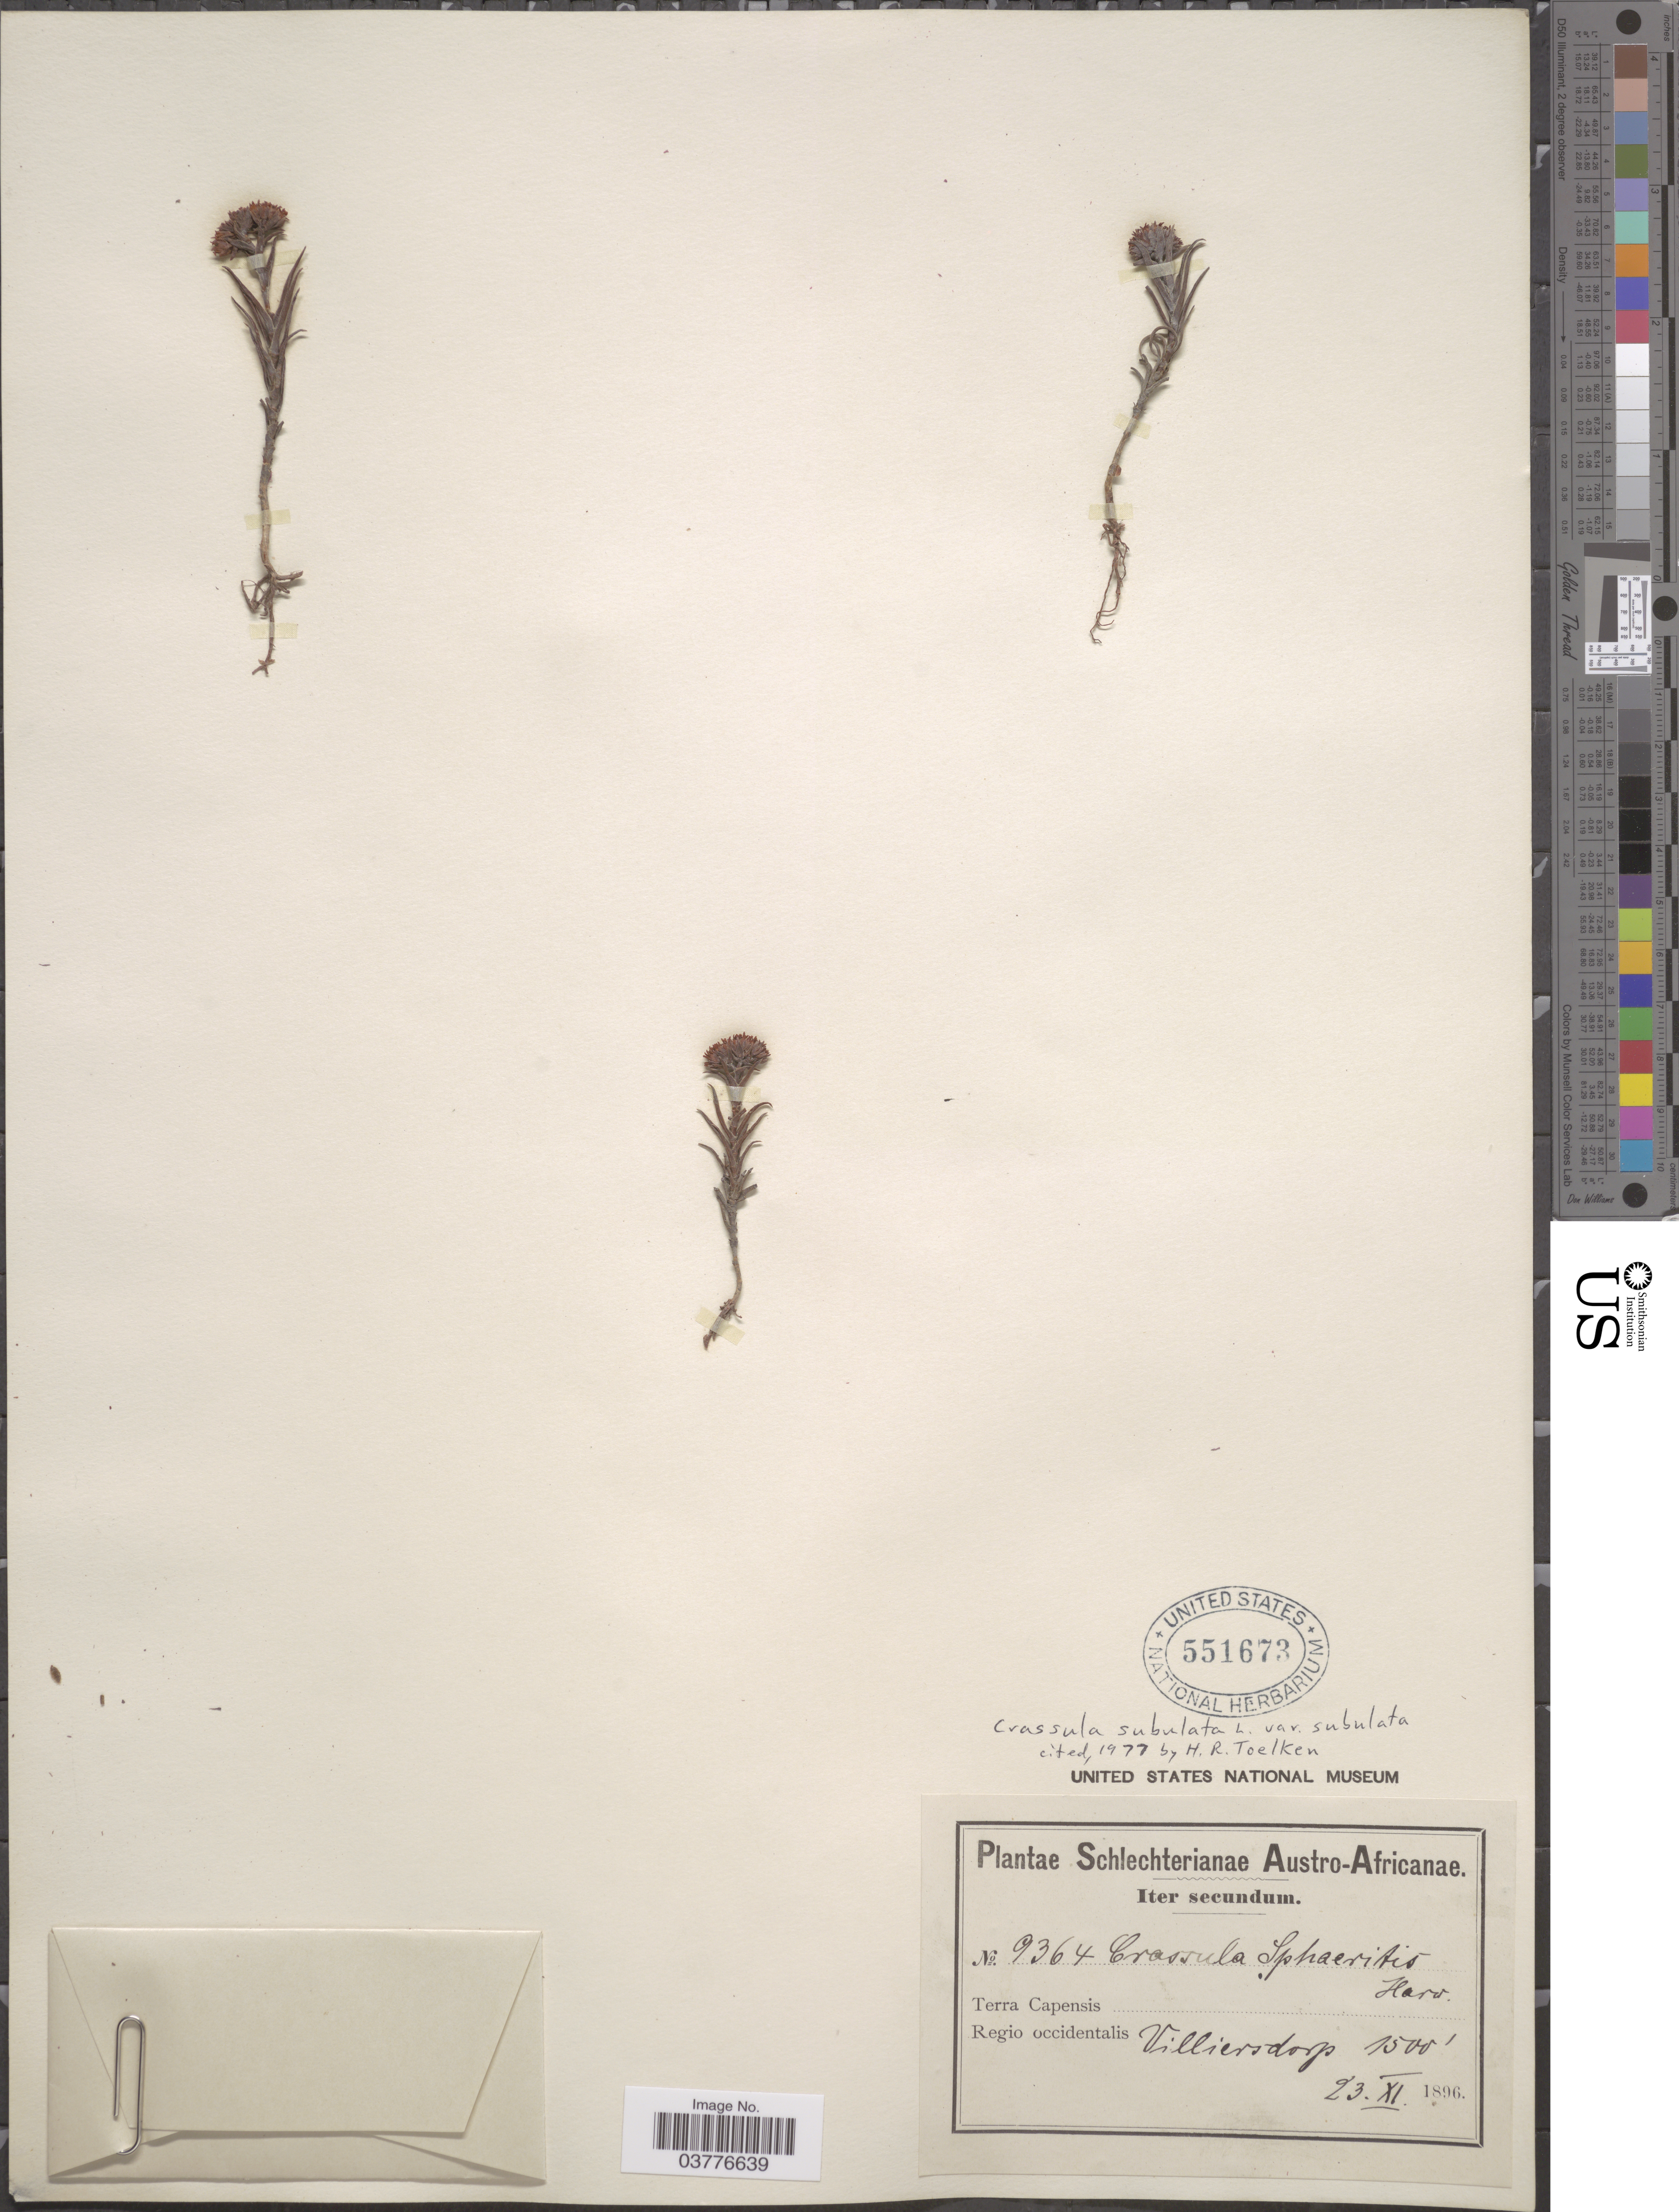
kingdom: Plantae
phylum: Tracheophyta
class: Magnoliopsida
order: Saxifragales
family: Crassulaceae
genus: Crassula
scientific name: Crassula subulata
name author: L.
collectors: Schlechter, --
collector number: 9364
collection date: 1896-11-23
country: South Africa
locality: Austro-Africanae. Terra Capensis. Regio occidentalis Villiersdorp.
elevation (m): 457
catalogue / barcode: US 551673